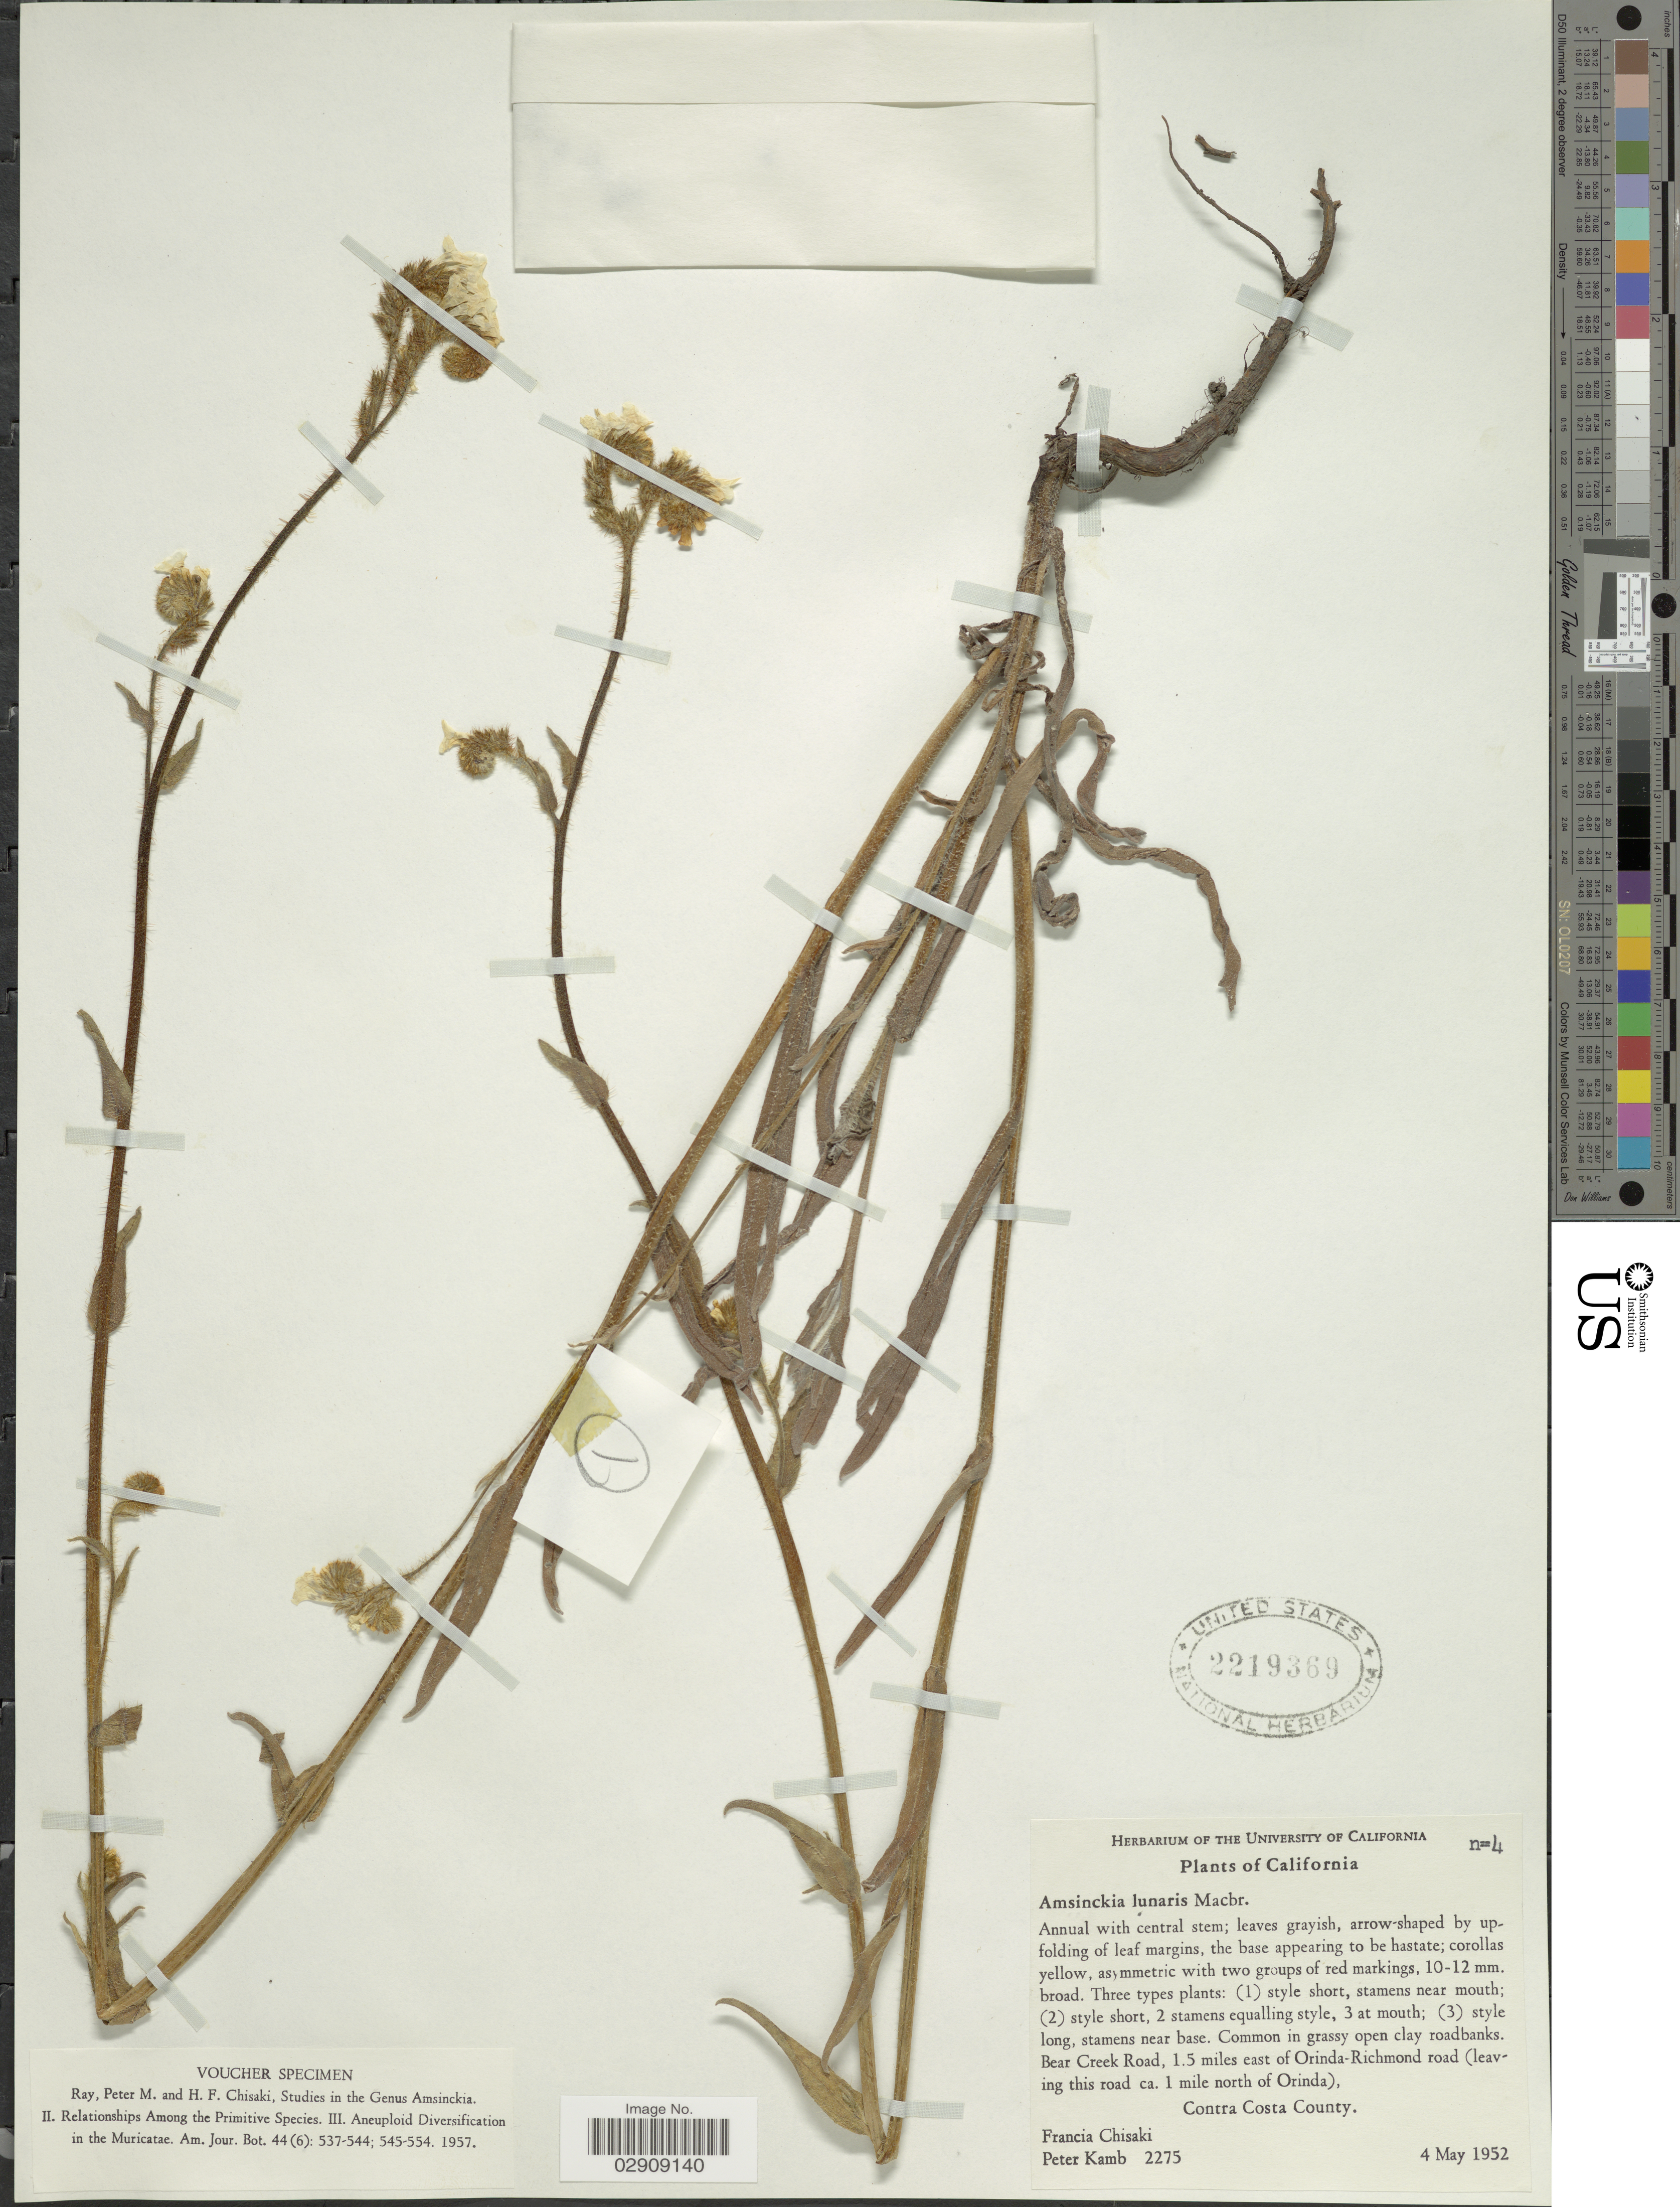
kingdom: Plantae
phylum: Tracheophyta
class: Magnoliopsida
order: Boraginales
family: Boraginaceae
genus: Amsinckia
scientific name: Amsinckia lunaris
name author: J.F. Macbr.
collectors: F. Chisaki & P. Kamb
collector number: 2275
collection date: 1952-05-04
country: United States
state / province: California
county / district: Contra Costa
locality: Bear Creek Road, 1.5 miles east of Orinda-Richmond road (leaving this road ca. 1 mile north of Orinda). Contra Costa County.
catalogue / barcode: US 2219369